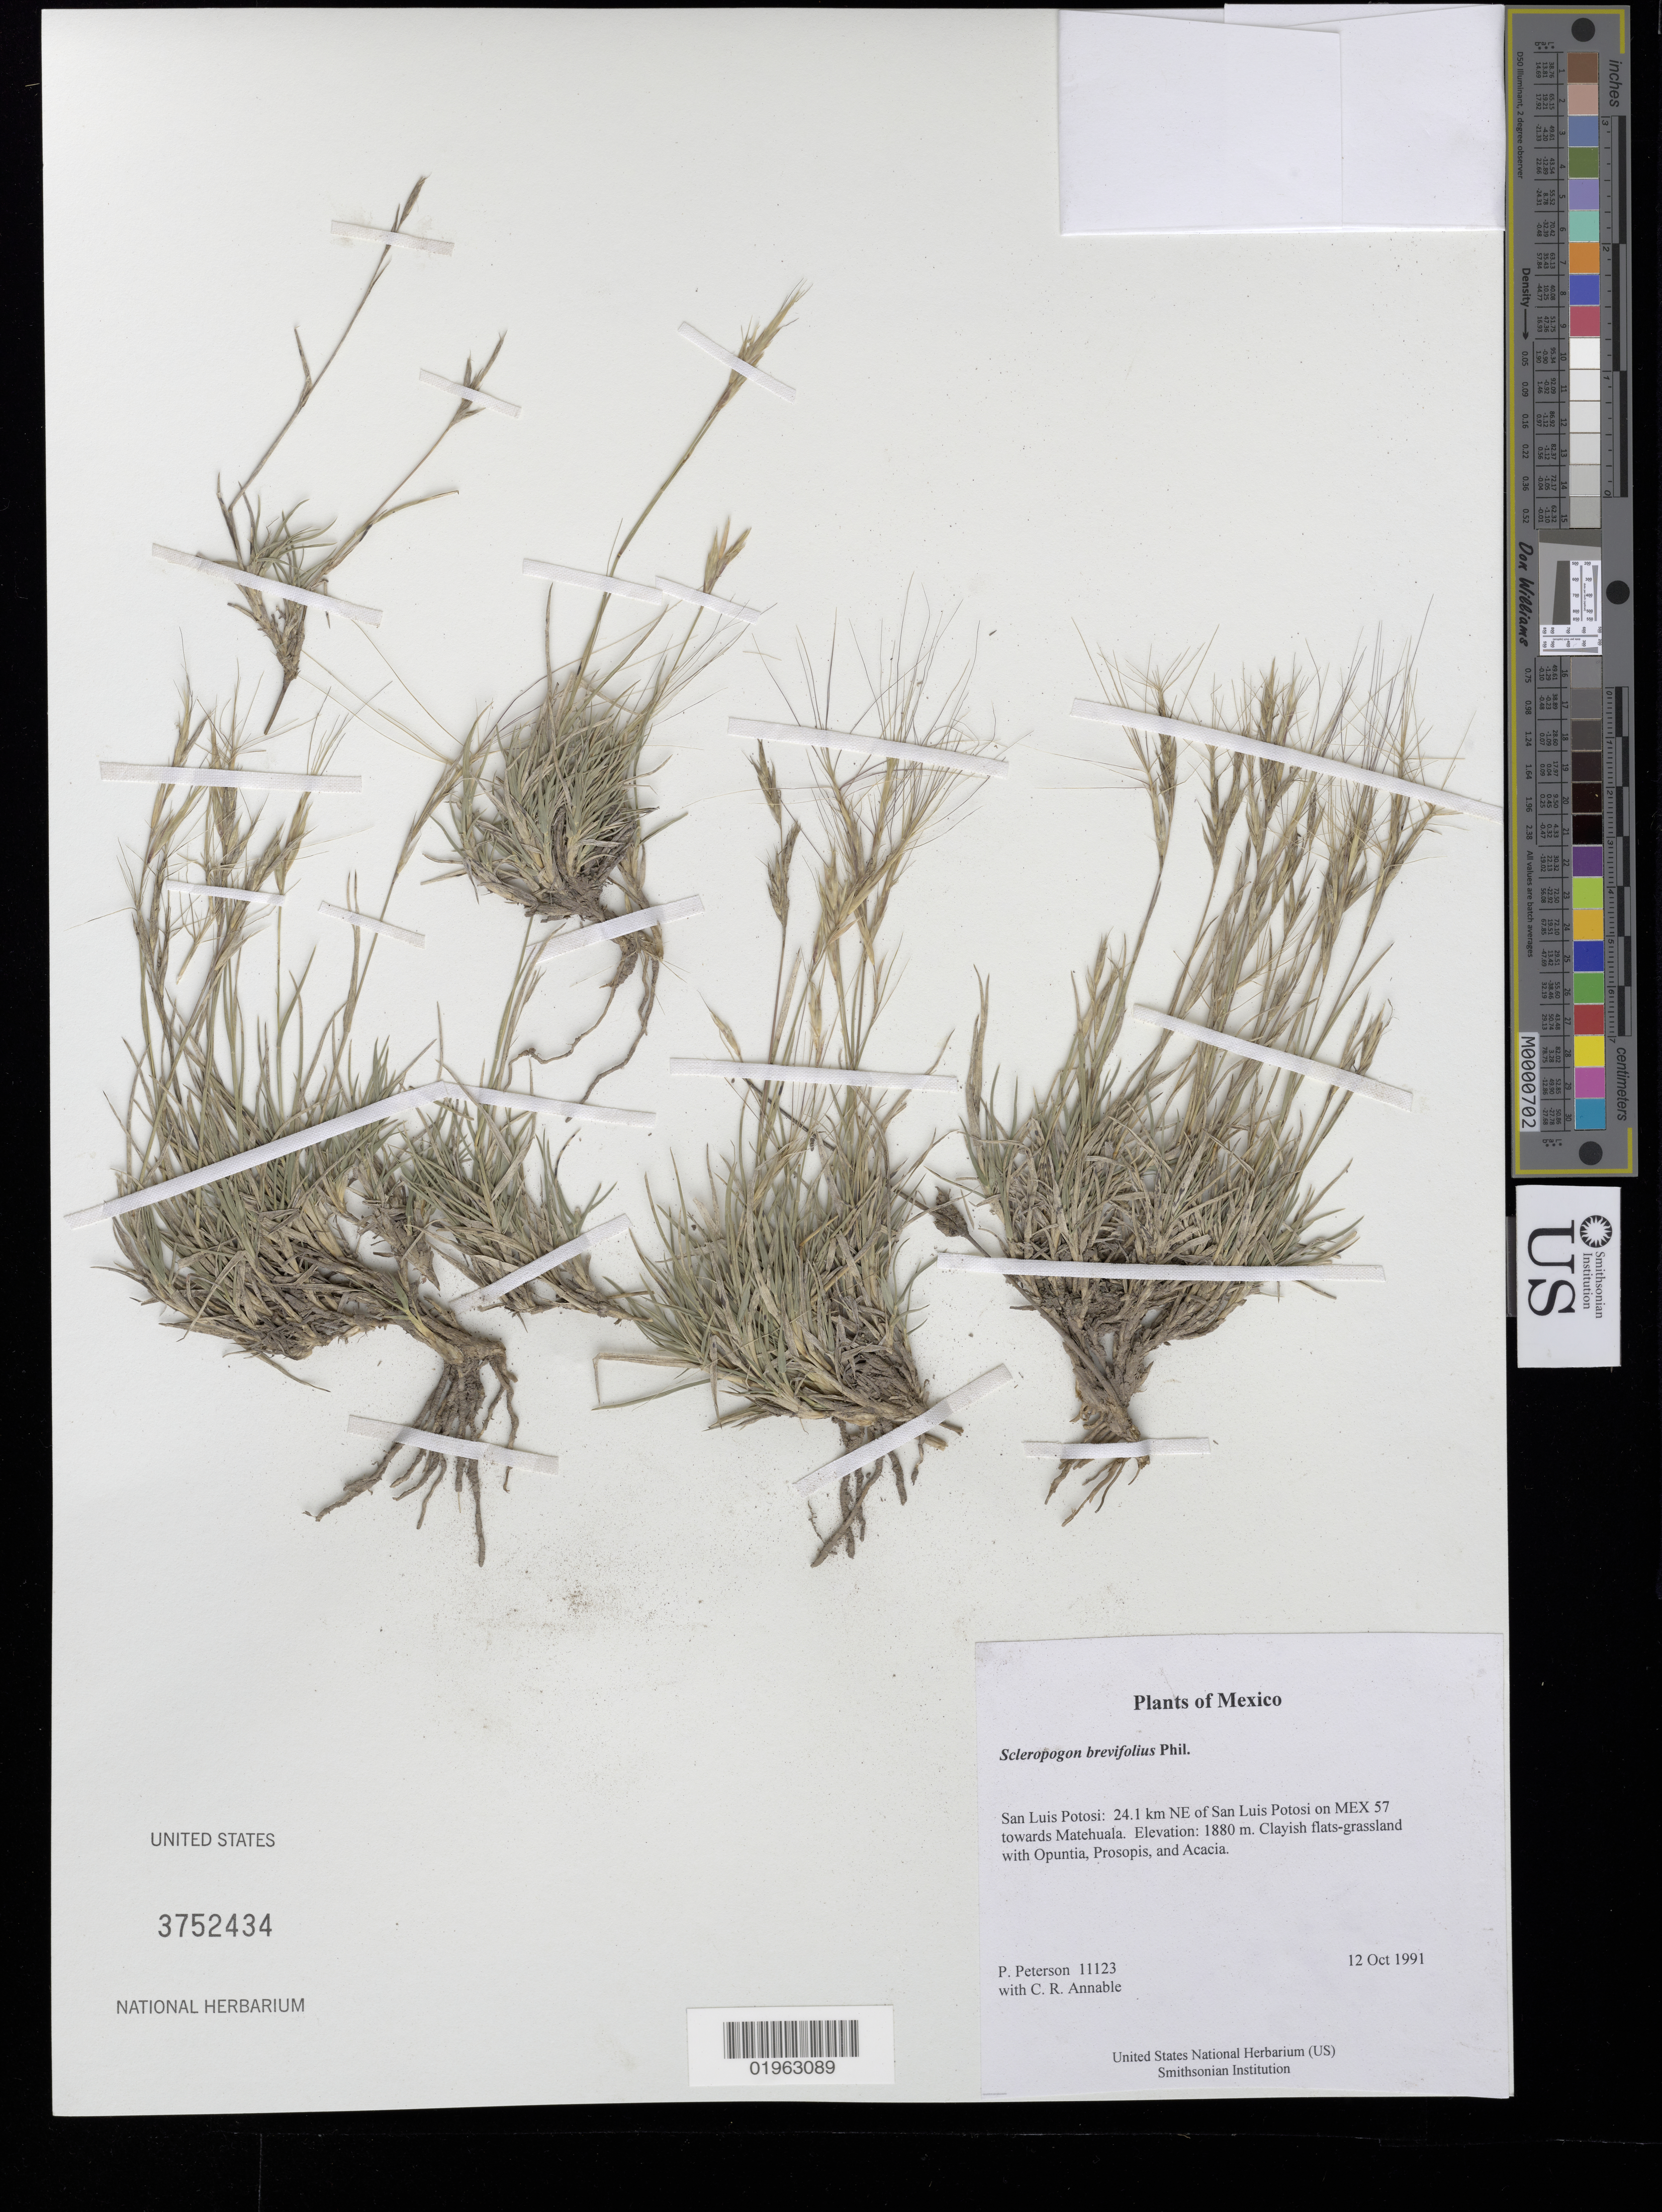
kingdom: Plantae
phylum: Tracheophyta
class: Liliopsida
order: Poales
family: Poaceae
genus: Scleropogon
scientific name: Scleropogon brevifolius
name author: Phil.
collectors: P. M. Peterson & C. R. Annable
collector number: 11123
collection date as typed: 12 Oct 1991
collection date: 1991-10-12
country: Mexico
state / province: San Luis Potosi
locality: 24.1 km NE of San Luis Potosi on MEX 57 towards Matehuala.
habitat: Clayish flats-grassland with Opuntia, Prosopis, and Acacia.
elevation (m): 1880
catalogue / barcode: US 3752434